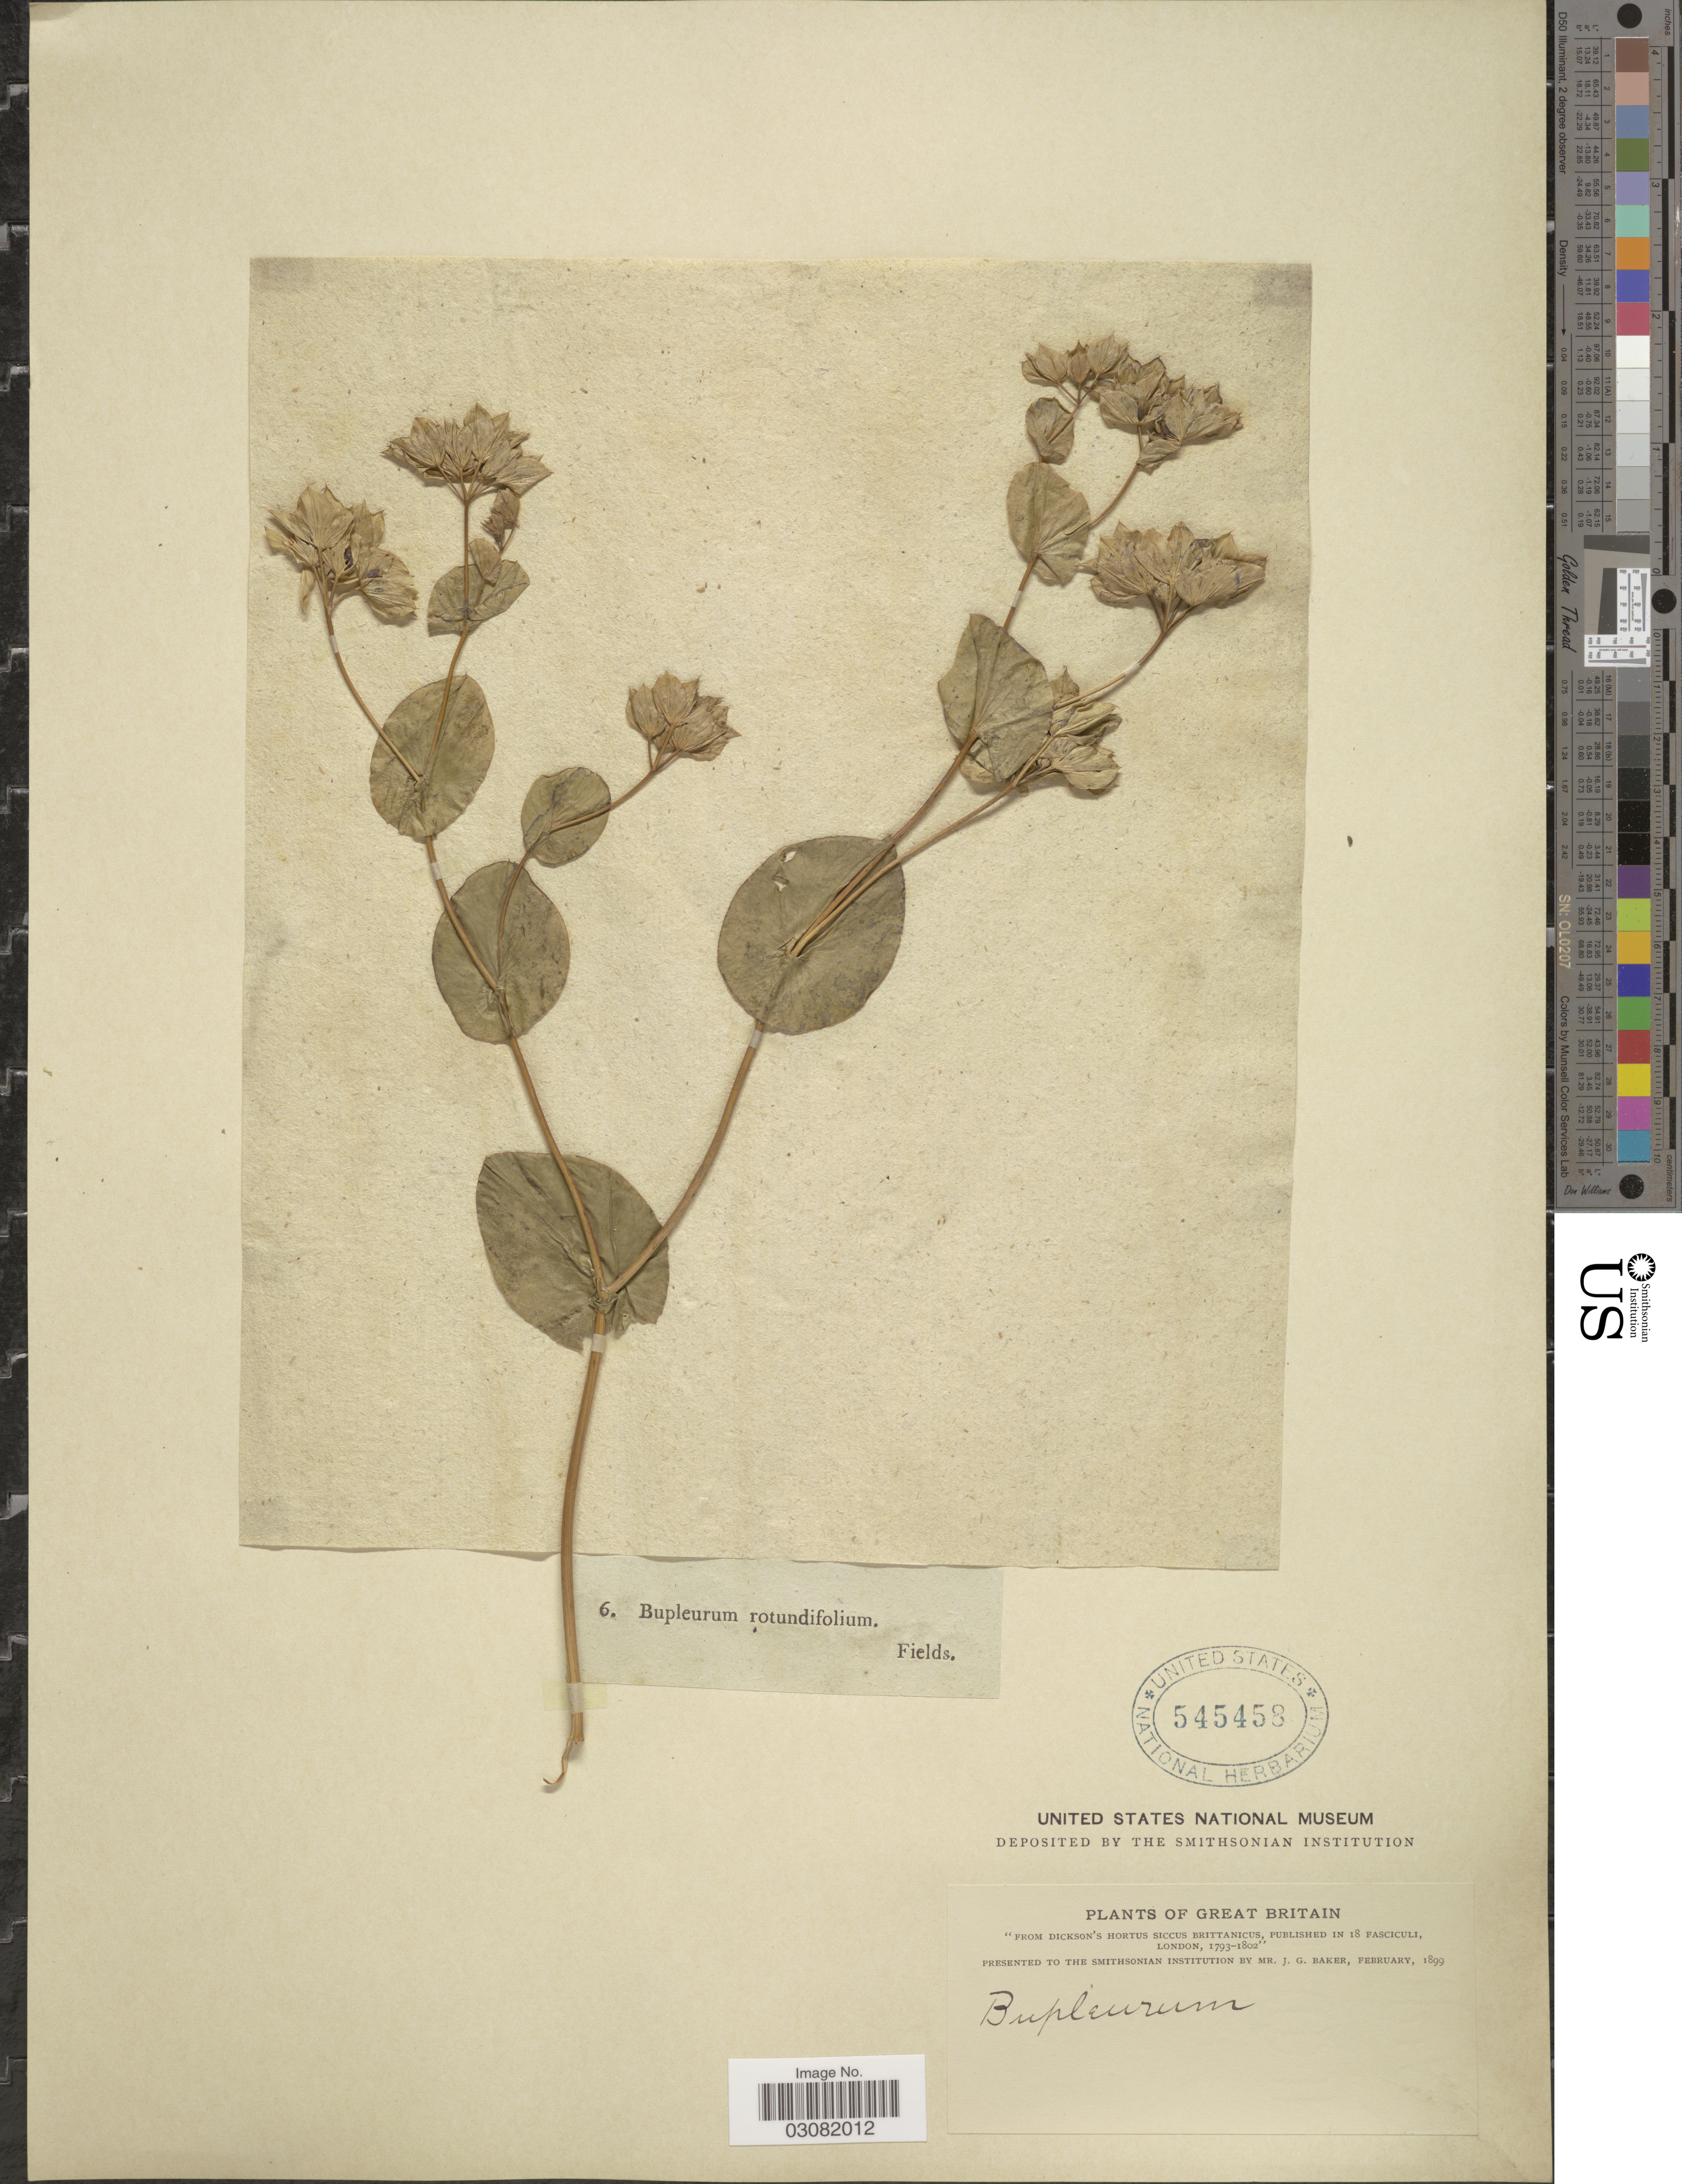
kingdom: Plantae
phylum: Tracheophyta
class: Magnoliopsida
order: Apiales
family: Apiaceae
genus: Bupleurum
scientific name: Bupleurum rotundifolium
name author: L.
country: United Kingdom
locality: Great Britain.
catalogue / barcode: US 545458